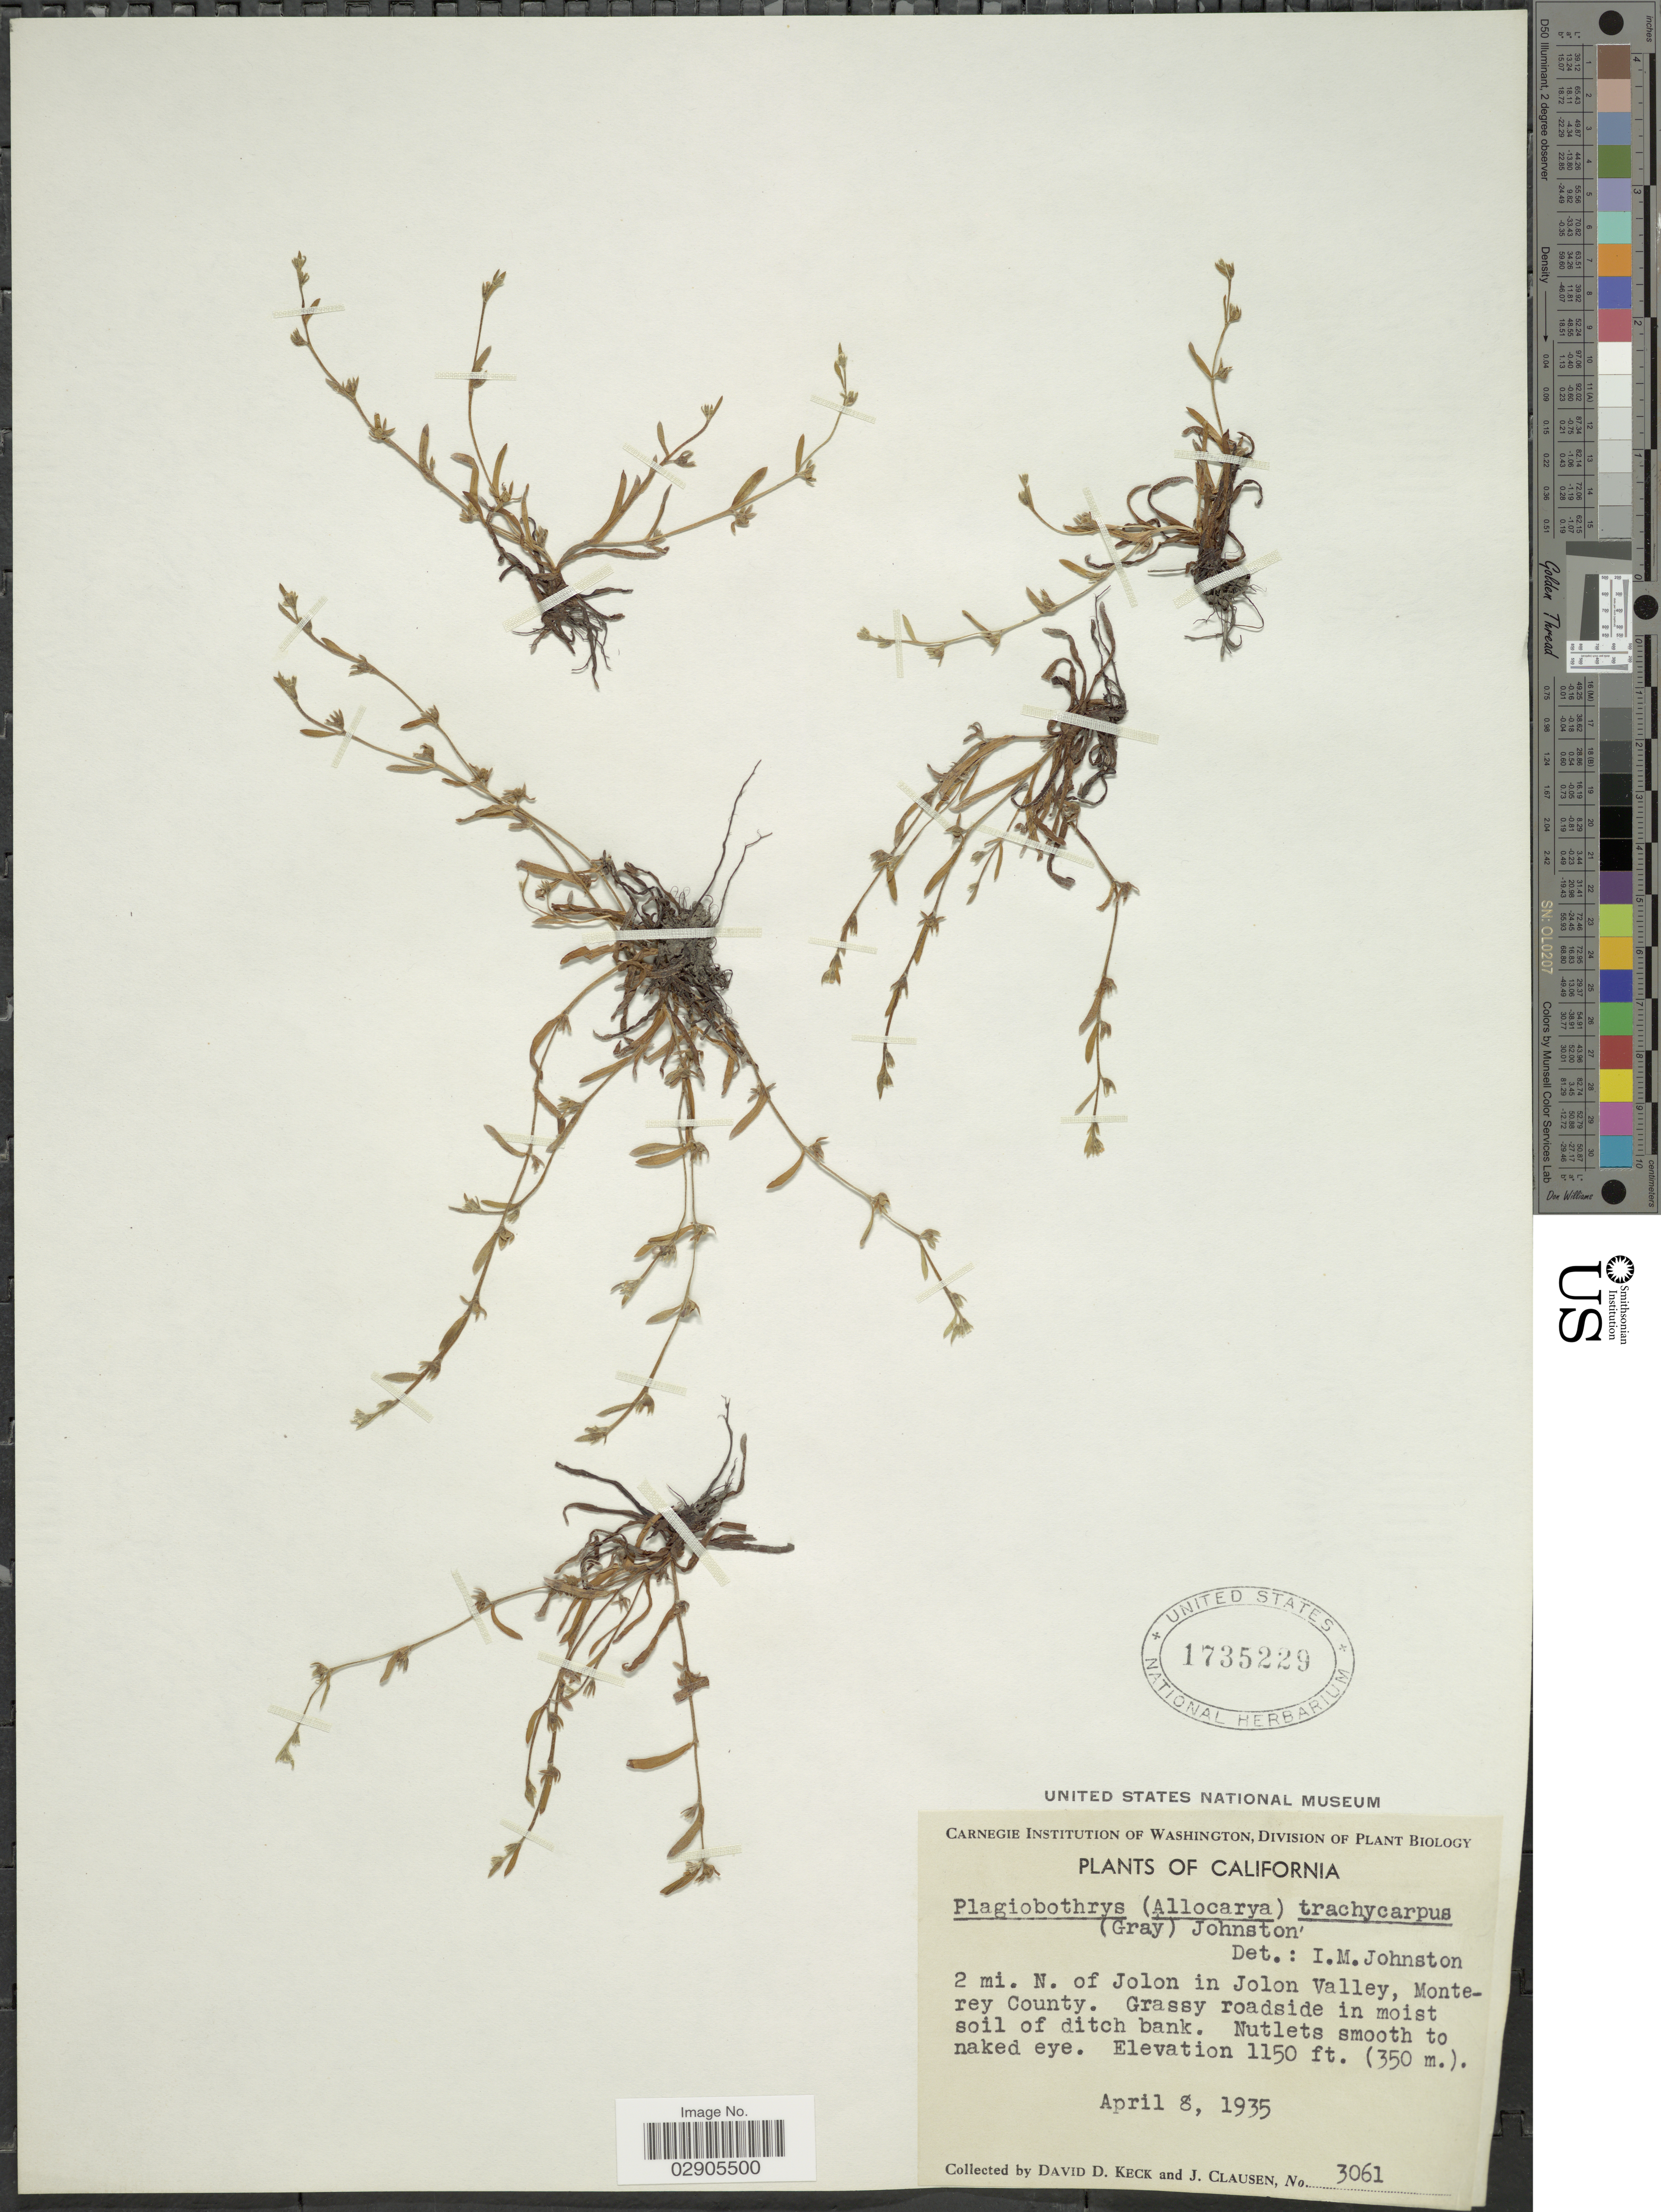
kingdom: Plantae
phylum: Tracheophyta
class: Magnoliopsida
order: Boraginales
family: Boraginaceae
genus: Allocarya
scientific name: Allocarya trachycarpa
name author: (A. Gray) Greene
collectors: D. D. Keck & J. Clausen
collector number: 3061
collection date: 1935-04-08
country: United States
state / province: California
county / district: Monterey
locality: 2 mi. N. of Jolon in Jolon Valley, Monterey County.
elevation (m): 351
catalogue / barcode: US 1735229